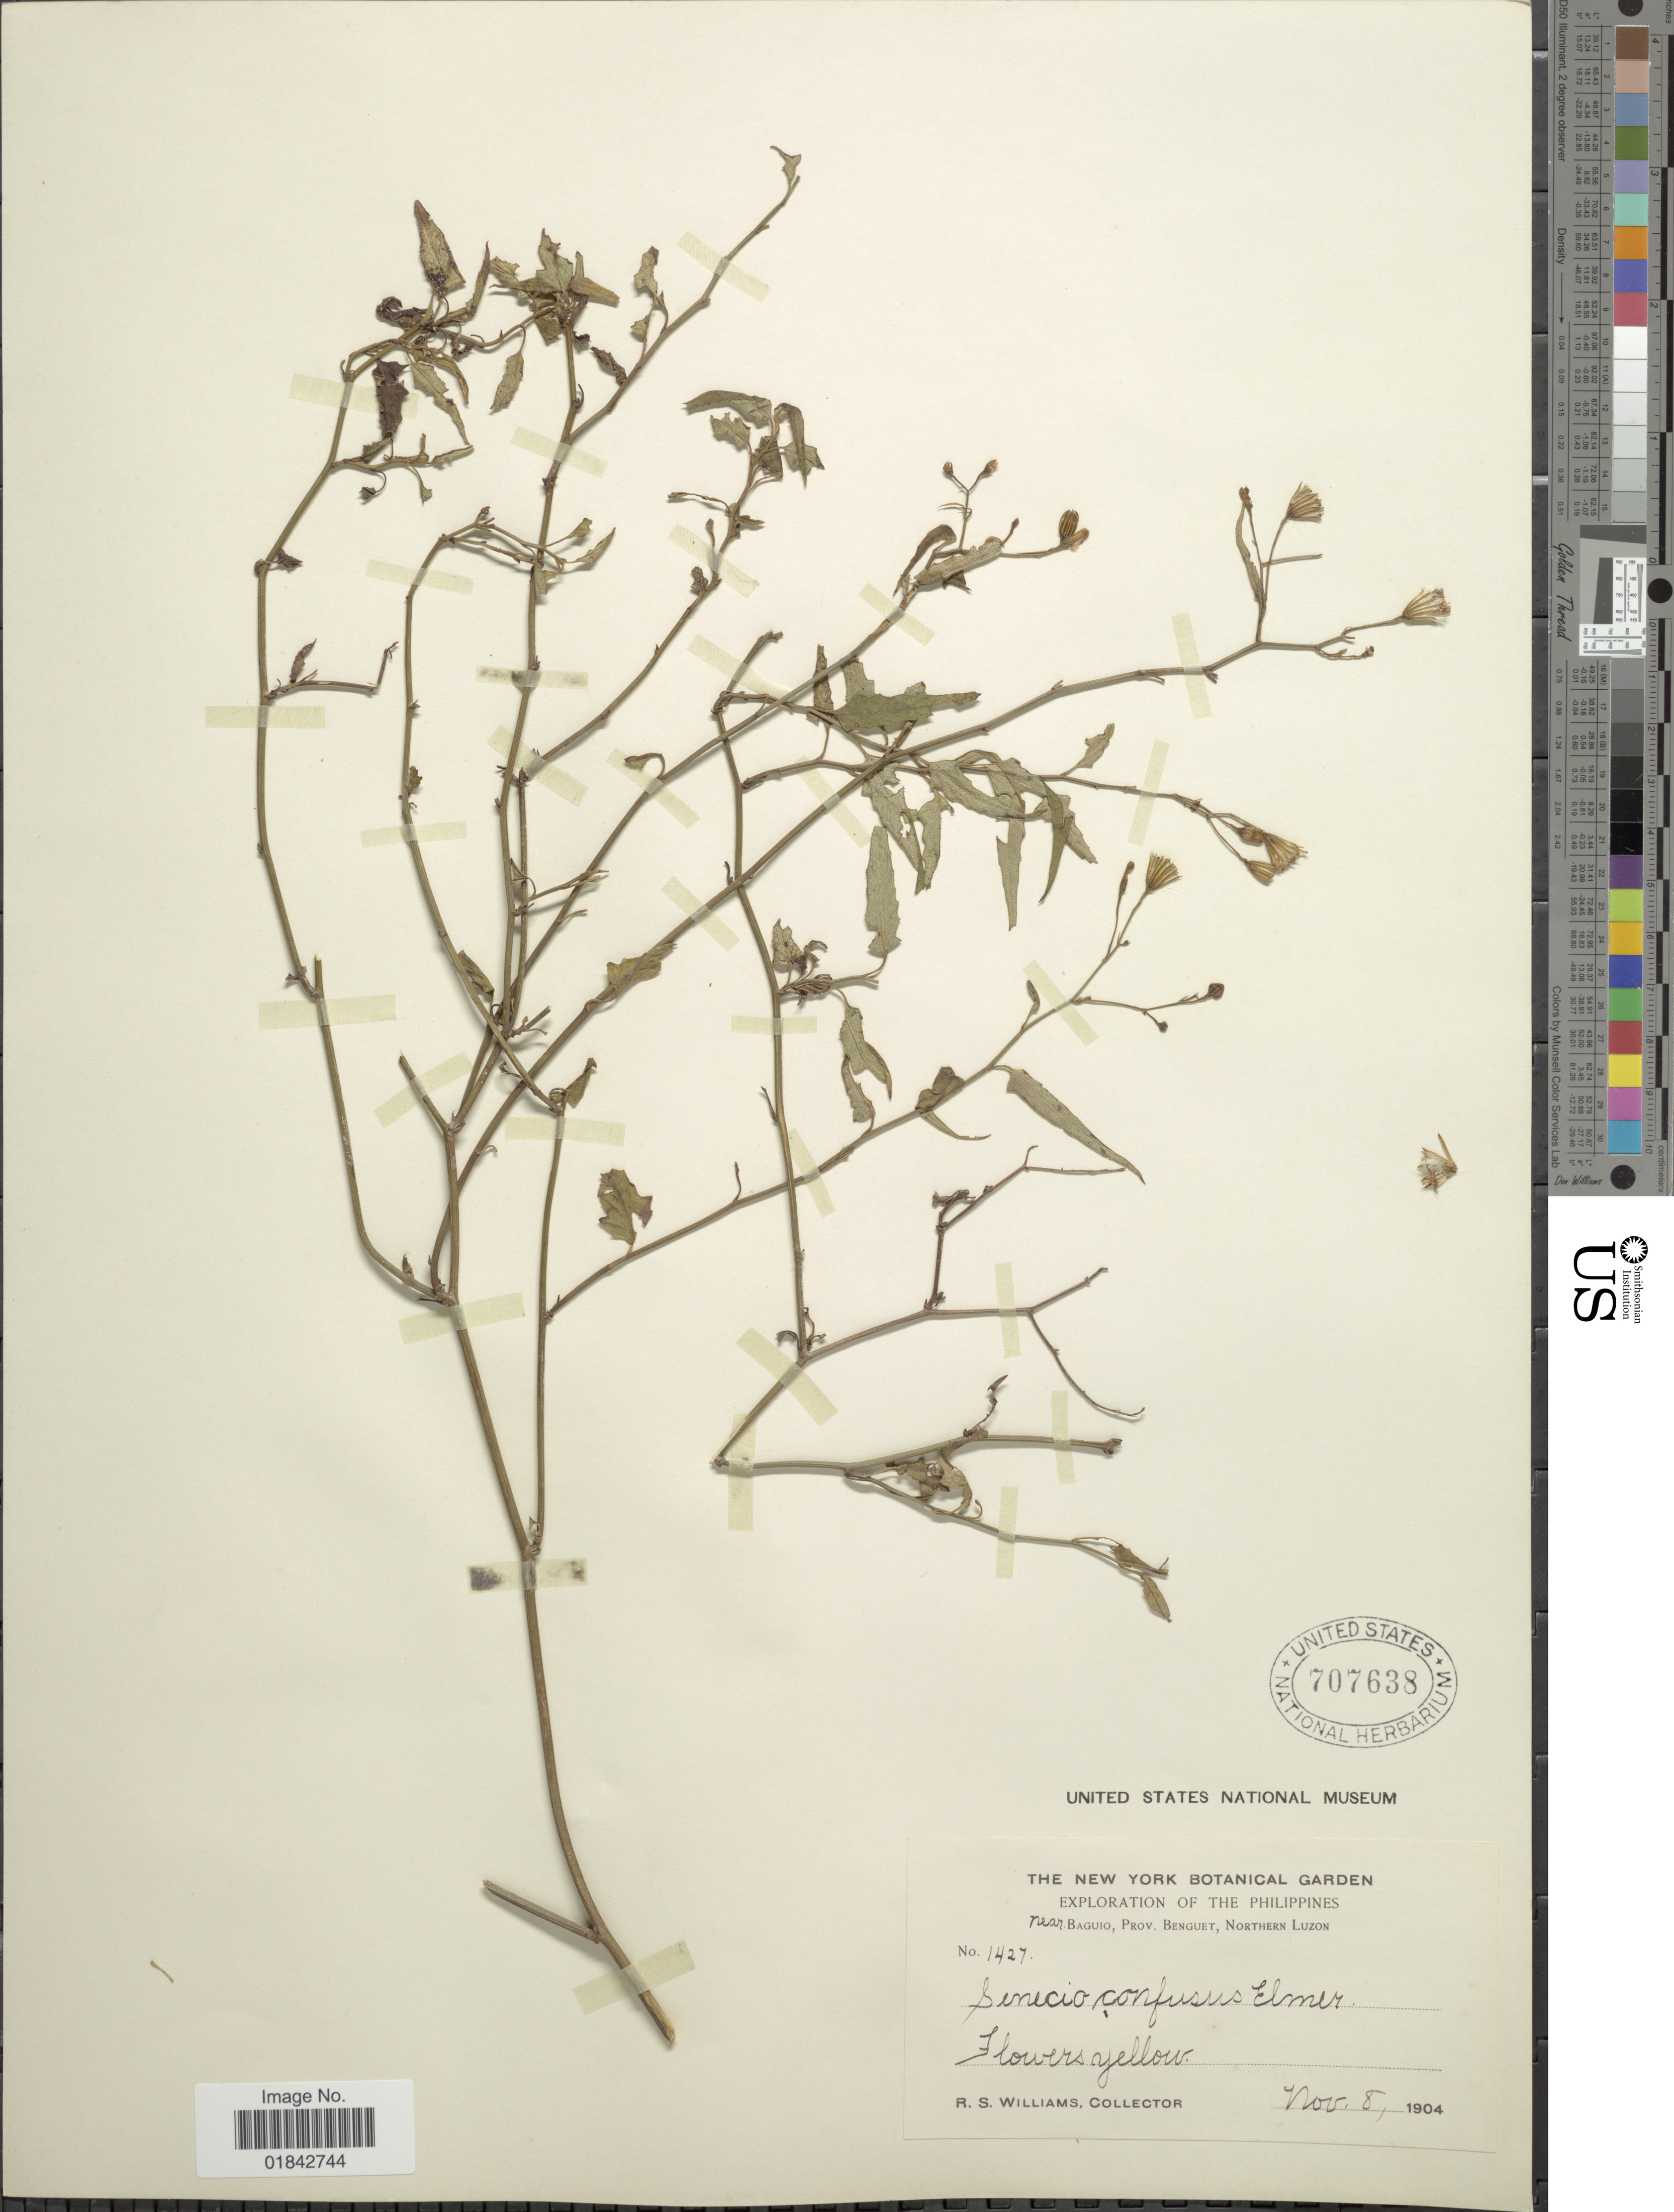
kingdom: Plantae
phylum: Tracheophyta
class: Magnoliopsida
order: Asterales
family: Asteraceae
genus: Senecio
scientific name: Senecio confusus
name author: Britton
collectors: R. S. Williams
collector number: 1427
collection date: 1904-11-08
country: Philippines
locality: Near Baguio, Prov. Benguet, Northern Luzon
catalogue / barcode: US 707638